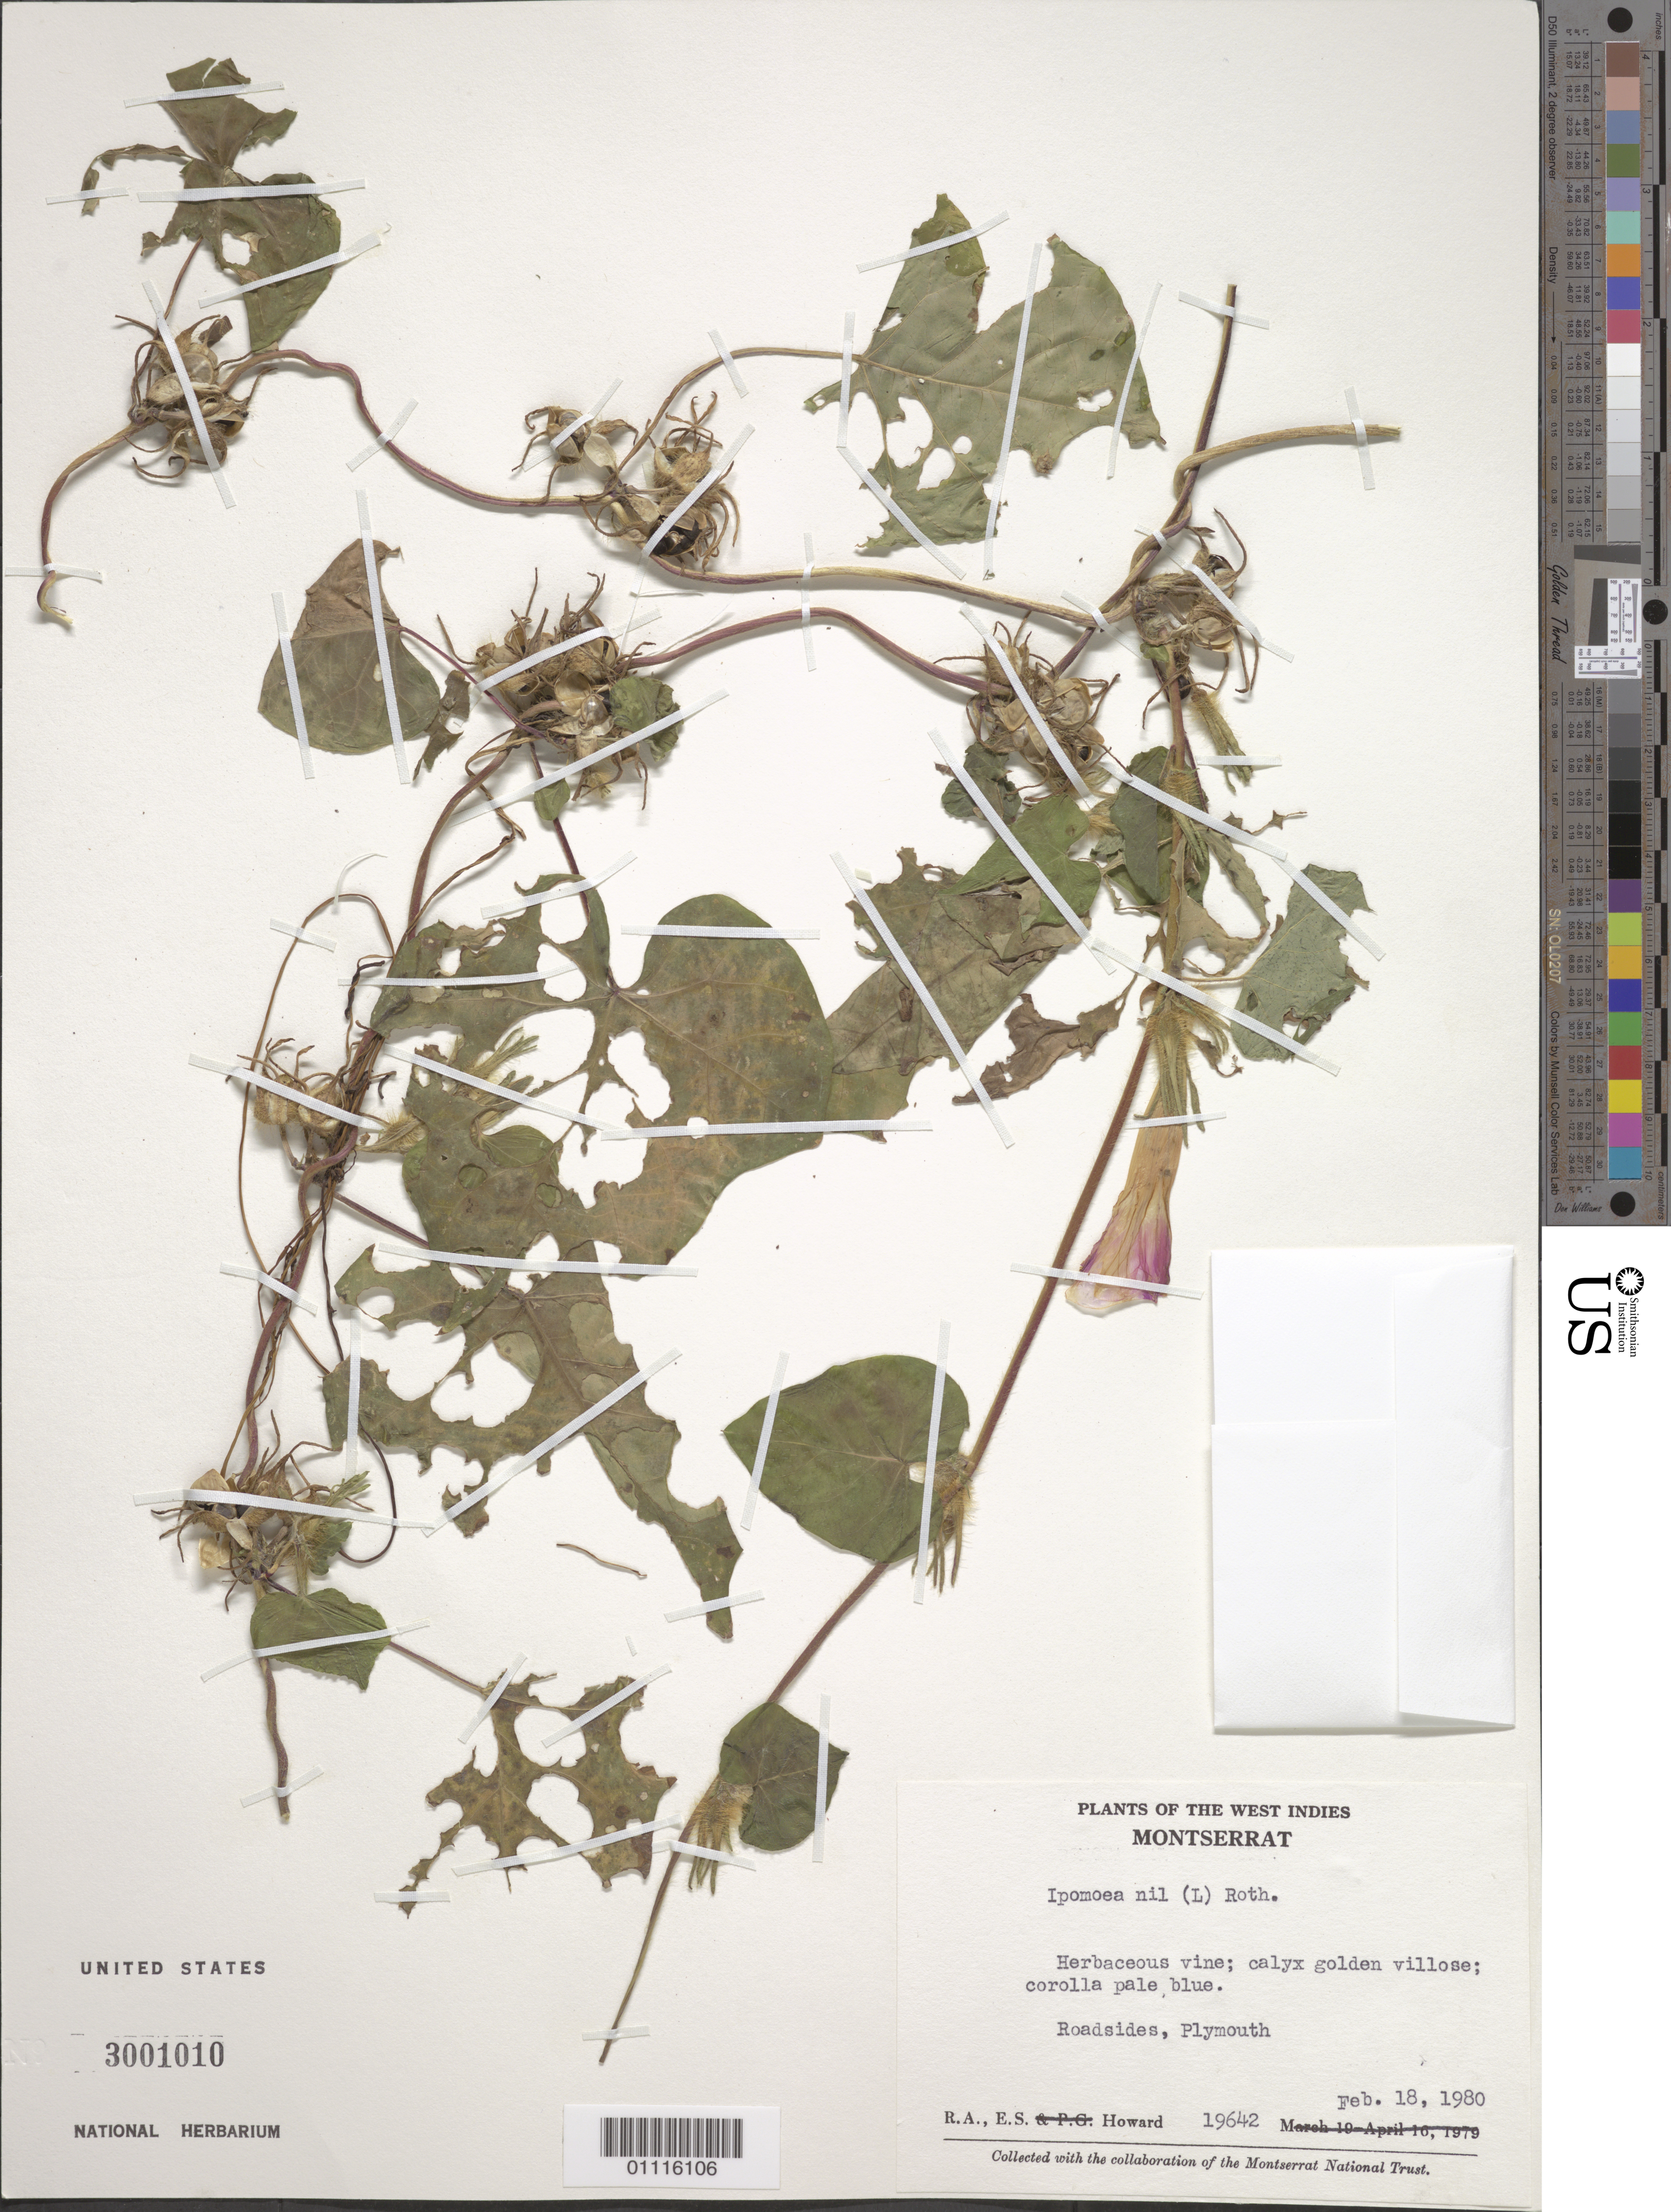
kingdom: Plantae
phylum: Tracheophyta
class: Magnoliopsida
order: Solanales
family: Convolvulaceae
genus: Ipomoea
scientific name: Ipomoea nil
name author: (L.) Roth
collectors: R. A. Howard & E. S. Howard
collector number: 19642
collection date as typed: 18 Feb 1980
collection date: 1980-02-18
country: Montserrat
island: Montserrat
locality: Roadsides, Plymouth.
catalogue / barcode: US 3001010